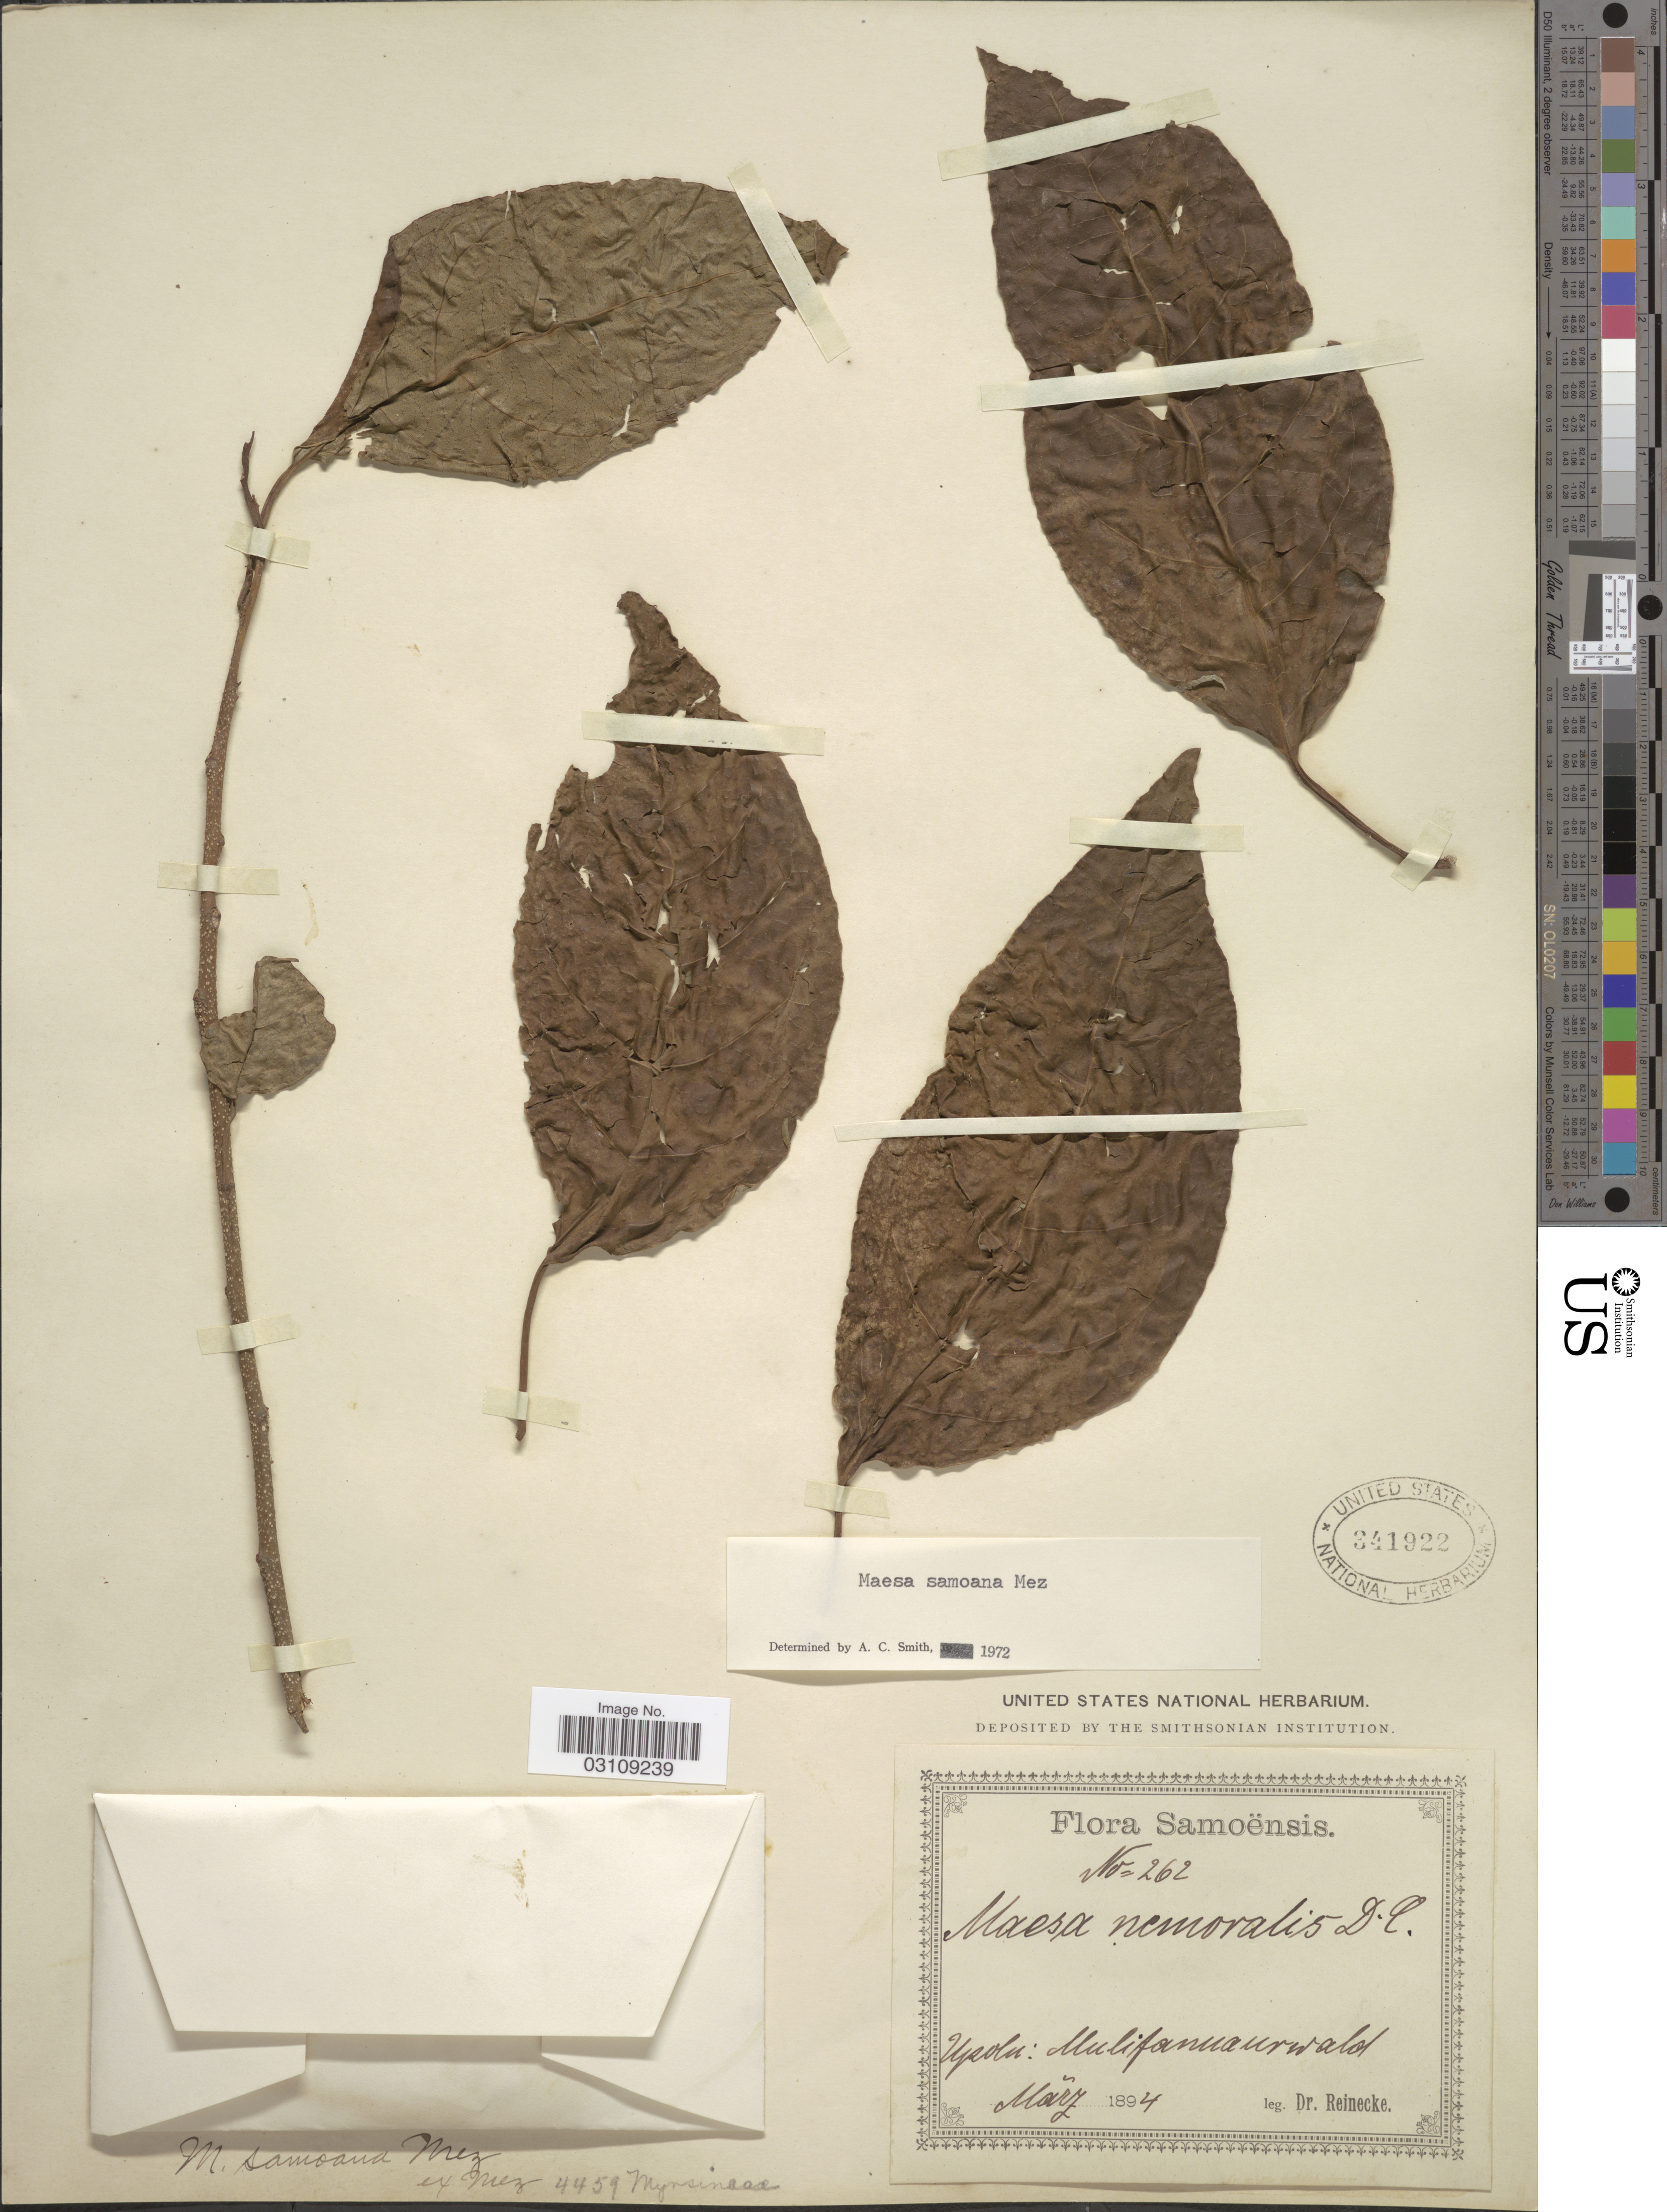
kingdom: Plantae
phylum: Tracheophyta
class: Magnoliopsida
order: Ericales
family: Primulaceae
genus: Maesa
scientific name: Maesa samoana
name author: Mez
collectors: -- Reinecke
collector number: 262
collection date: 1894-03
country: Samoa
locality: Upolu: Mulifanuaurwald.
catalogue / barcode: US 341922